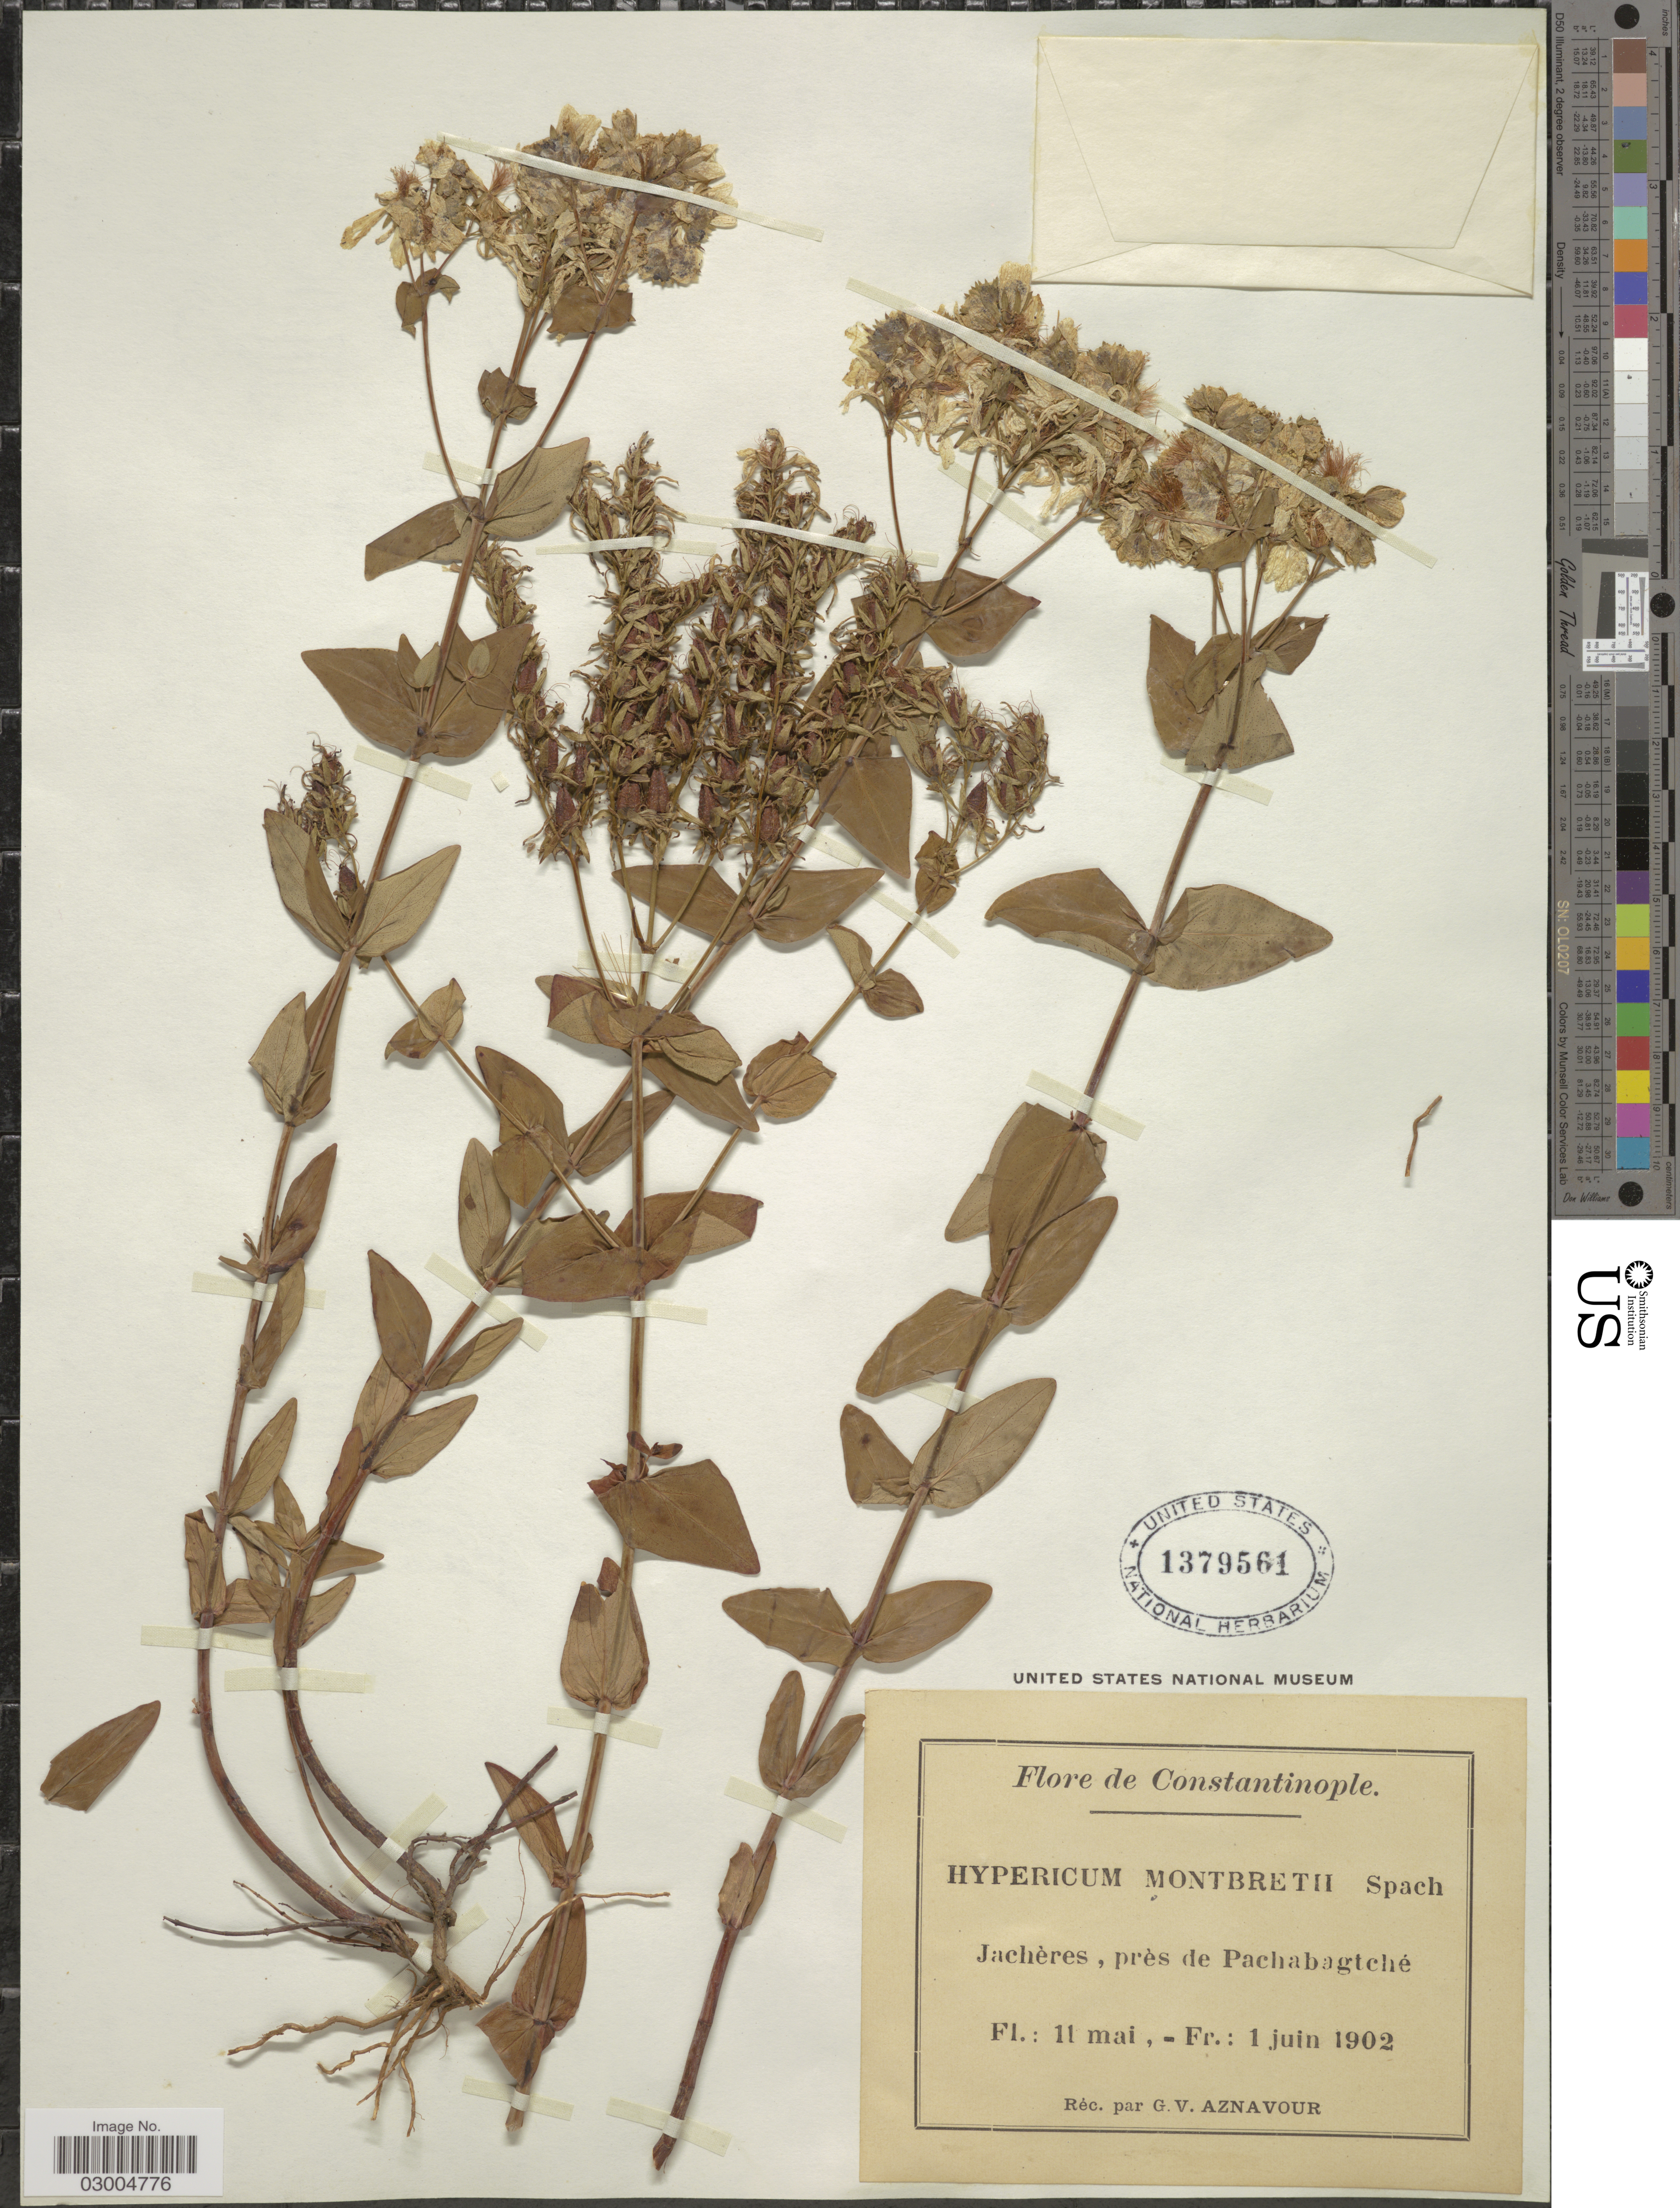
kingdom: Plantae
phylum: Tracheophyta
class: Magnoliopsida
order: Malpighiales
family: Hypericaceae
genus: Hypericum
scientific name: Hypericum montbretii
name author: Spach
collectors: G. V. Aznavour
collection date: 1902-05-11/1902-06-01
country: Turkey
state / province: Istanbul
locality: Constantinople. Jachères, près de Pachabagtché.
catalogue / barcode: US 1379561